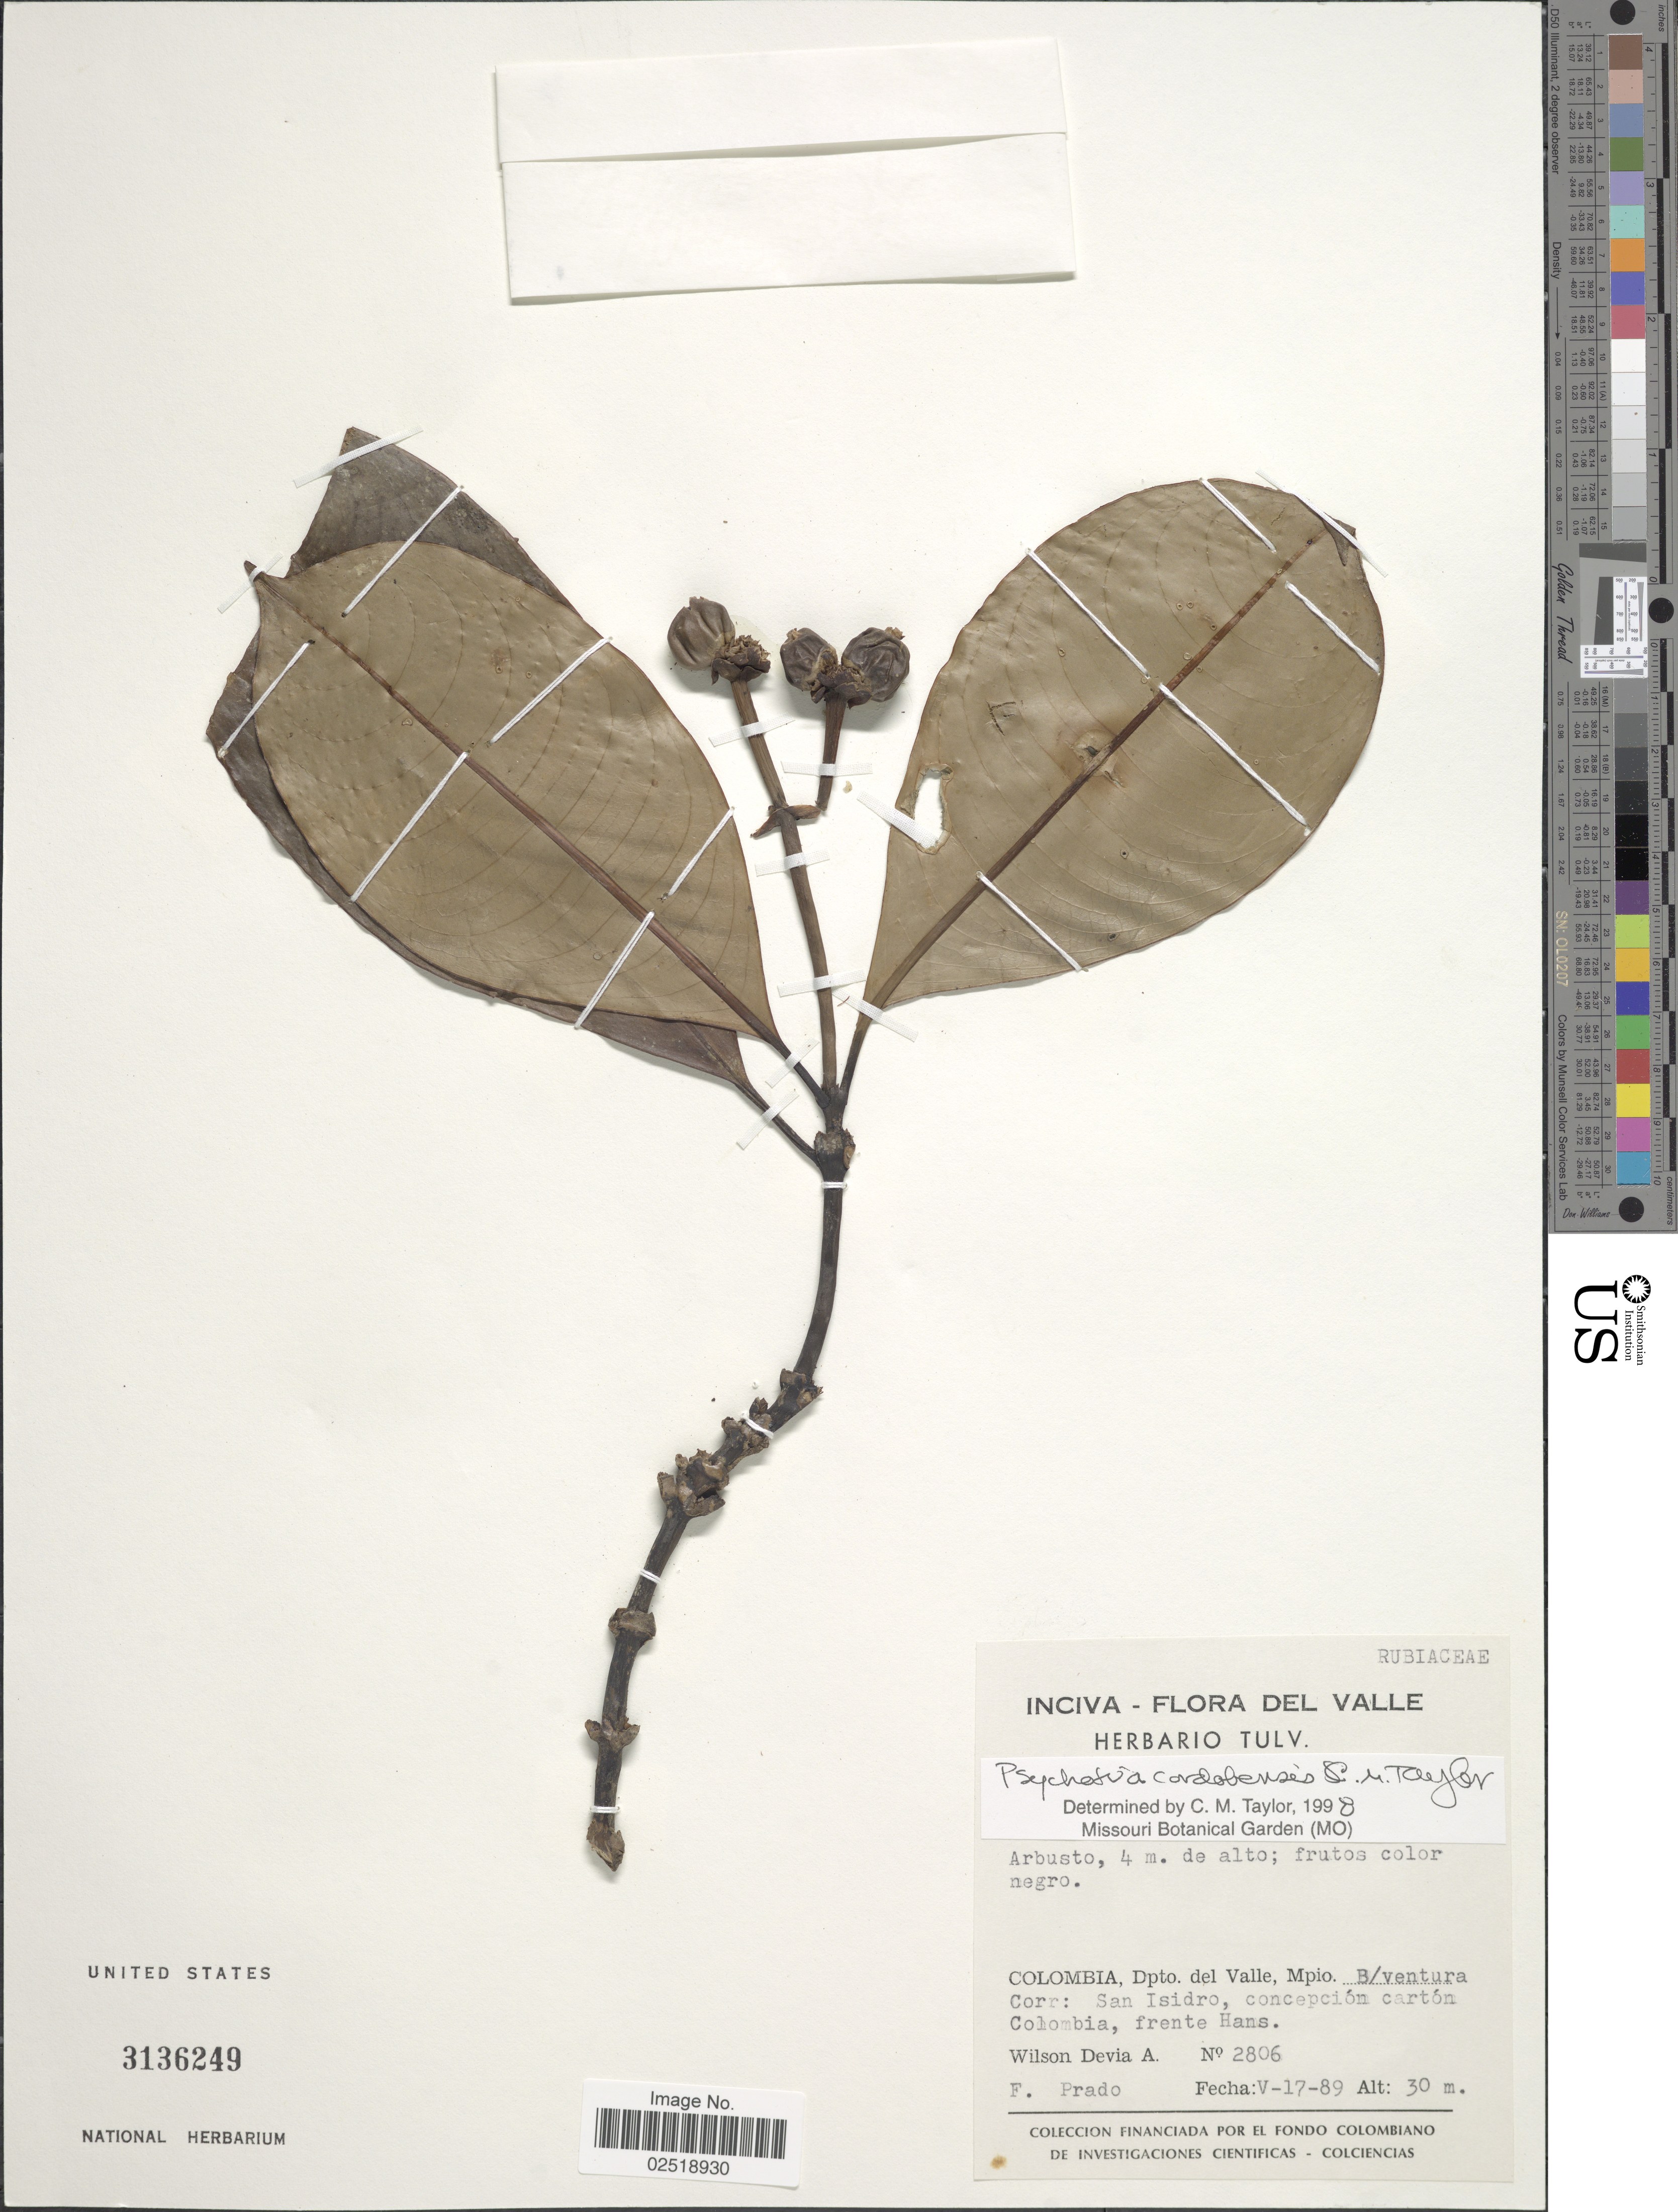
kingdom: Plantae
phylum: Tracheophyta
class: Magnoliopsida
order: Gentianales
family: Rubiaceae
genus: Psychotria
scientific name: Psychotria cordobensis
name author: C.M. Taylor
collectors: W. Devia A. & F. Prado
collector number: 2806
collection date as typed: Transcribed d/m/y: 17/5/89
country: Colombia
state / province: Valle del Cauca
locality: Dpto del Valle, Mpio B/ventura Corr: San Isidro, concepción cartón Colombia, frente Hans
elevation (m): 30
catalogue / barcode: US 3136249